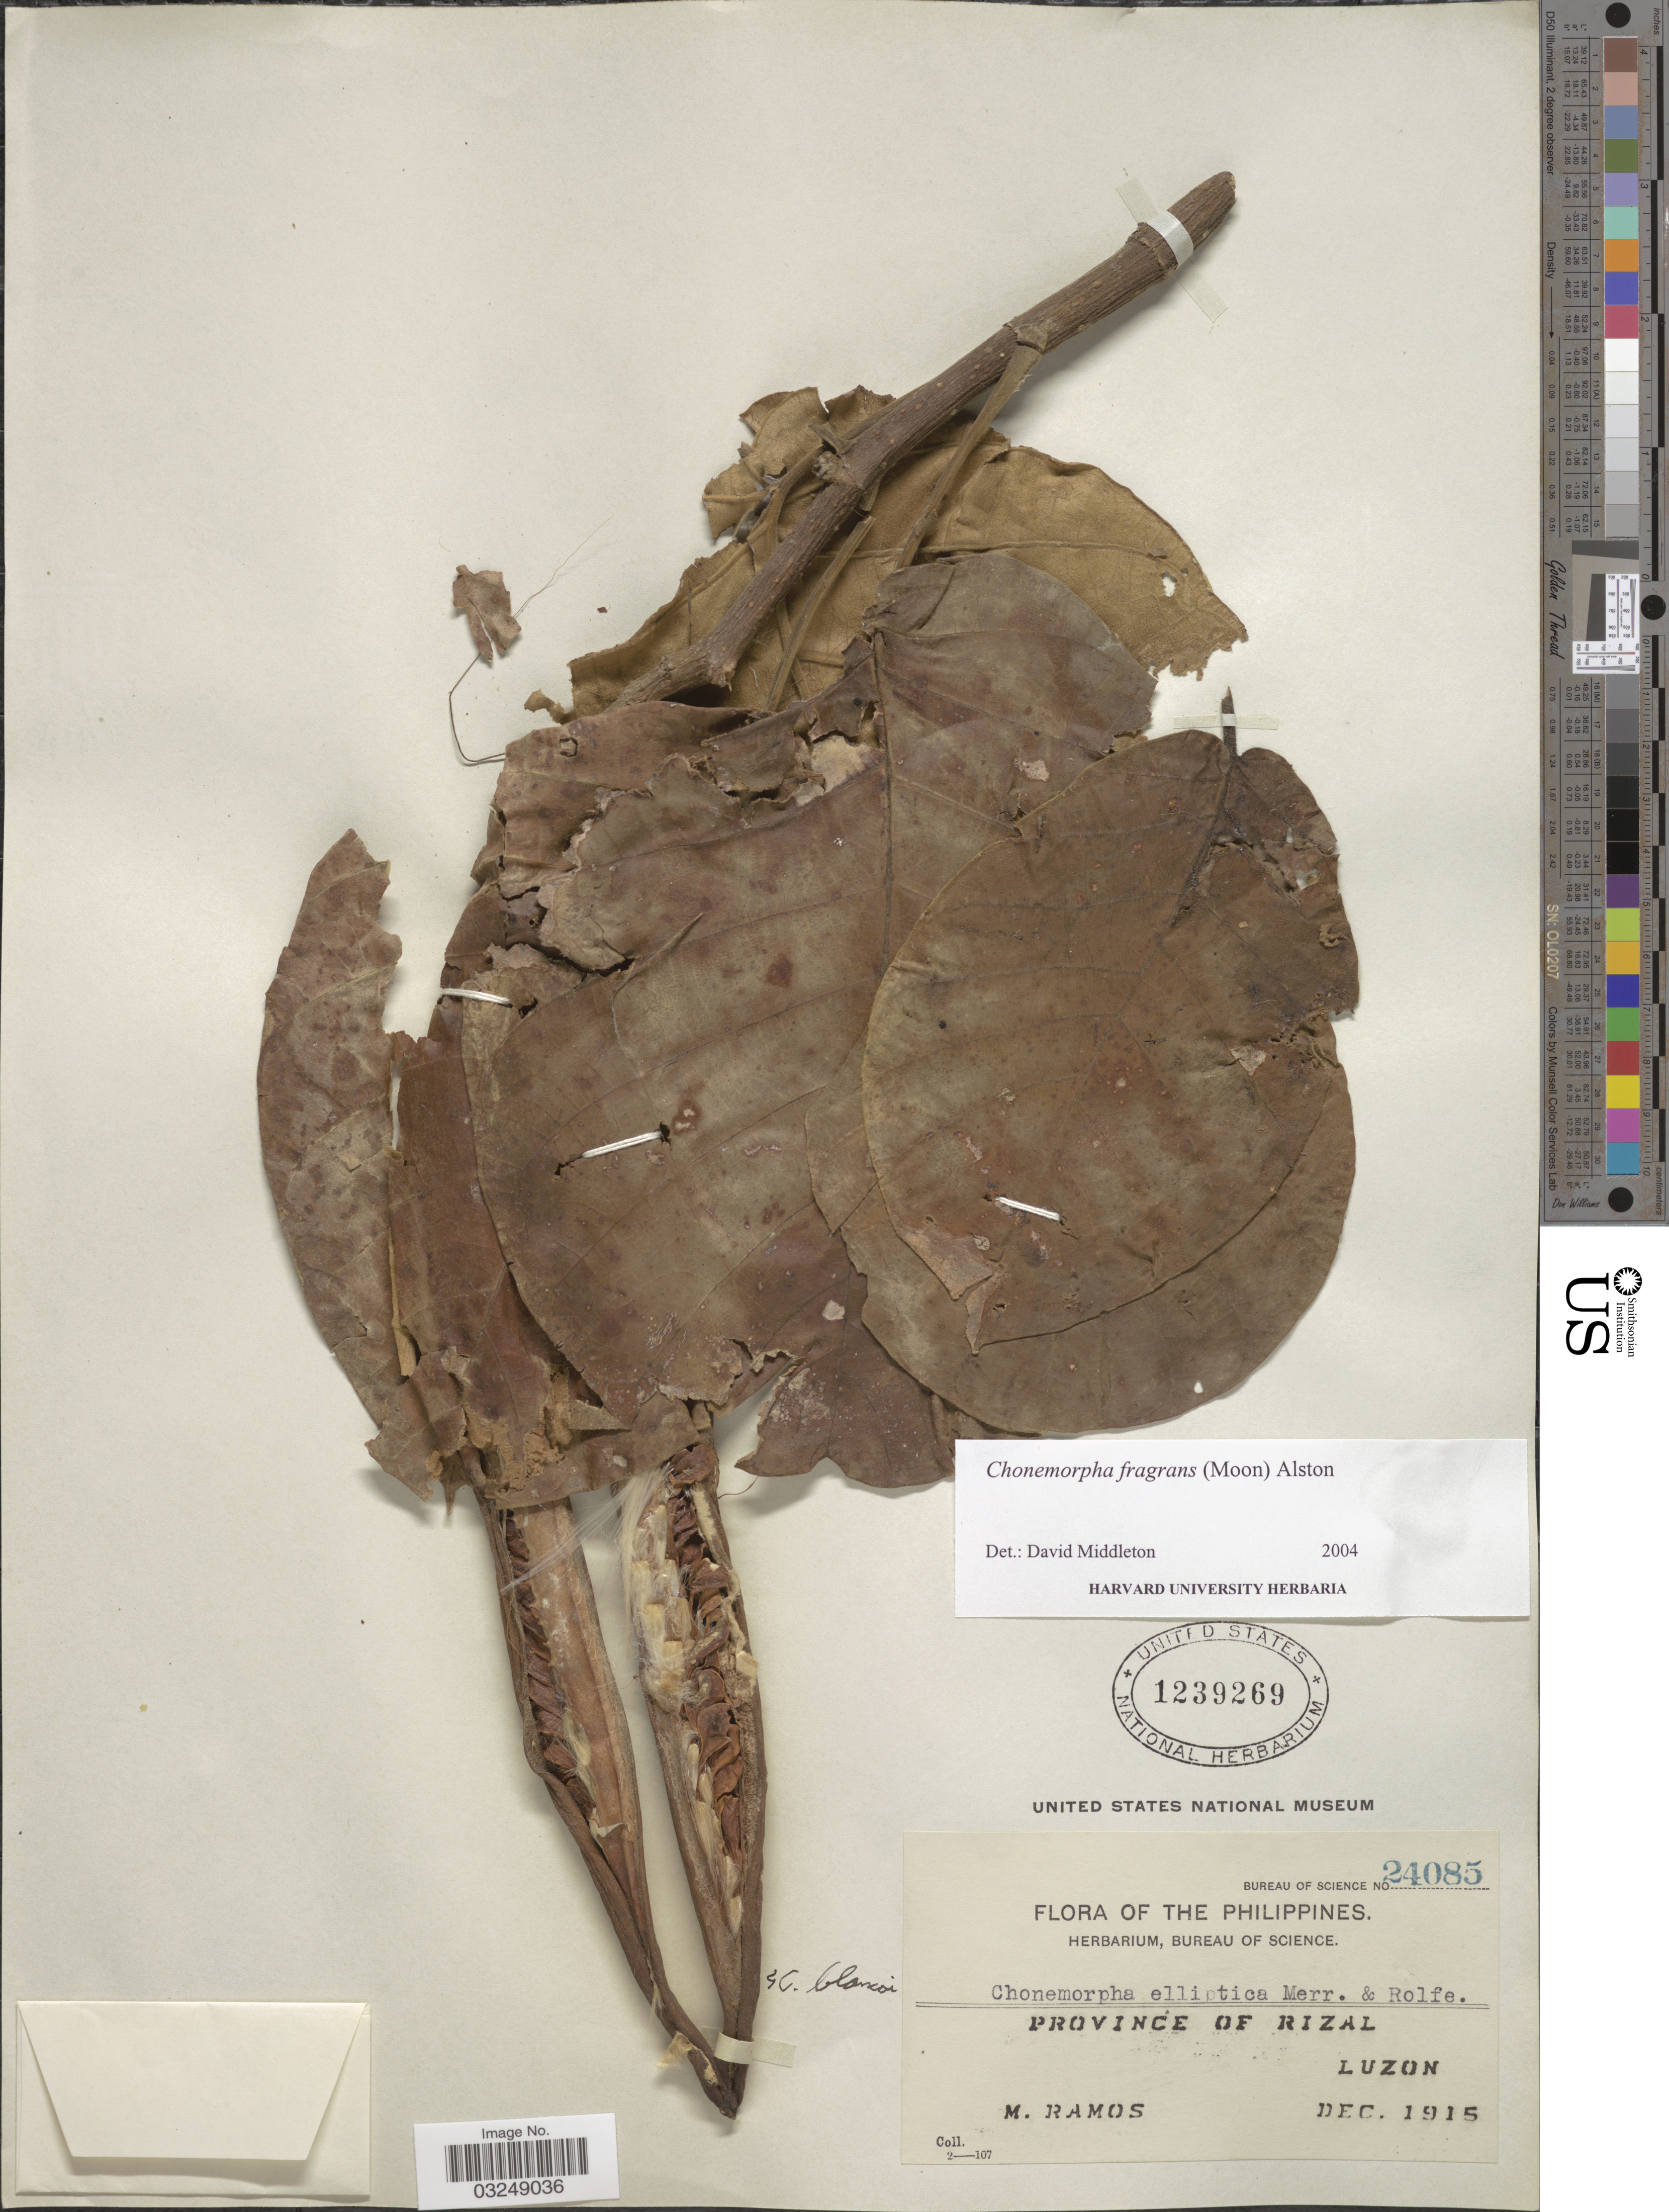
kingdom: Plantae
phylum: Tracheophyta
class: Magnoliopsida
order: Gentianales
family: Apocynaceae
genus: Chonemorpha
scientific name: Chonemorpha fragrans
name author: (K.H. Moon) Alston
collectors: M. Ramos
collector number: Bureau of Science 24085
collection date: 1915-12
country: Philippines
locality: Province of Rizal, Luzon.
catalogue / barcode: US 1239269